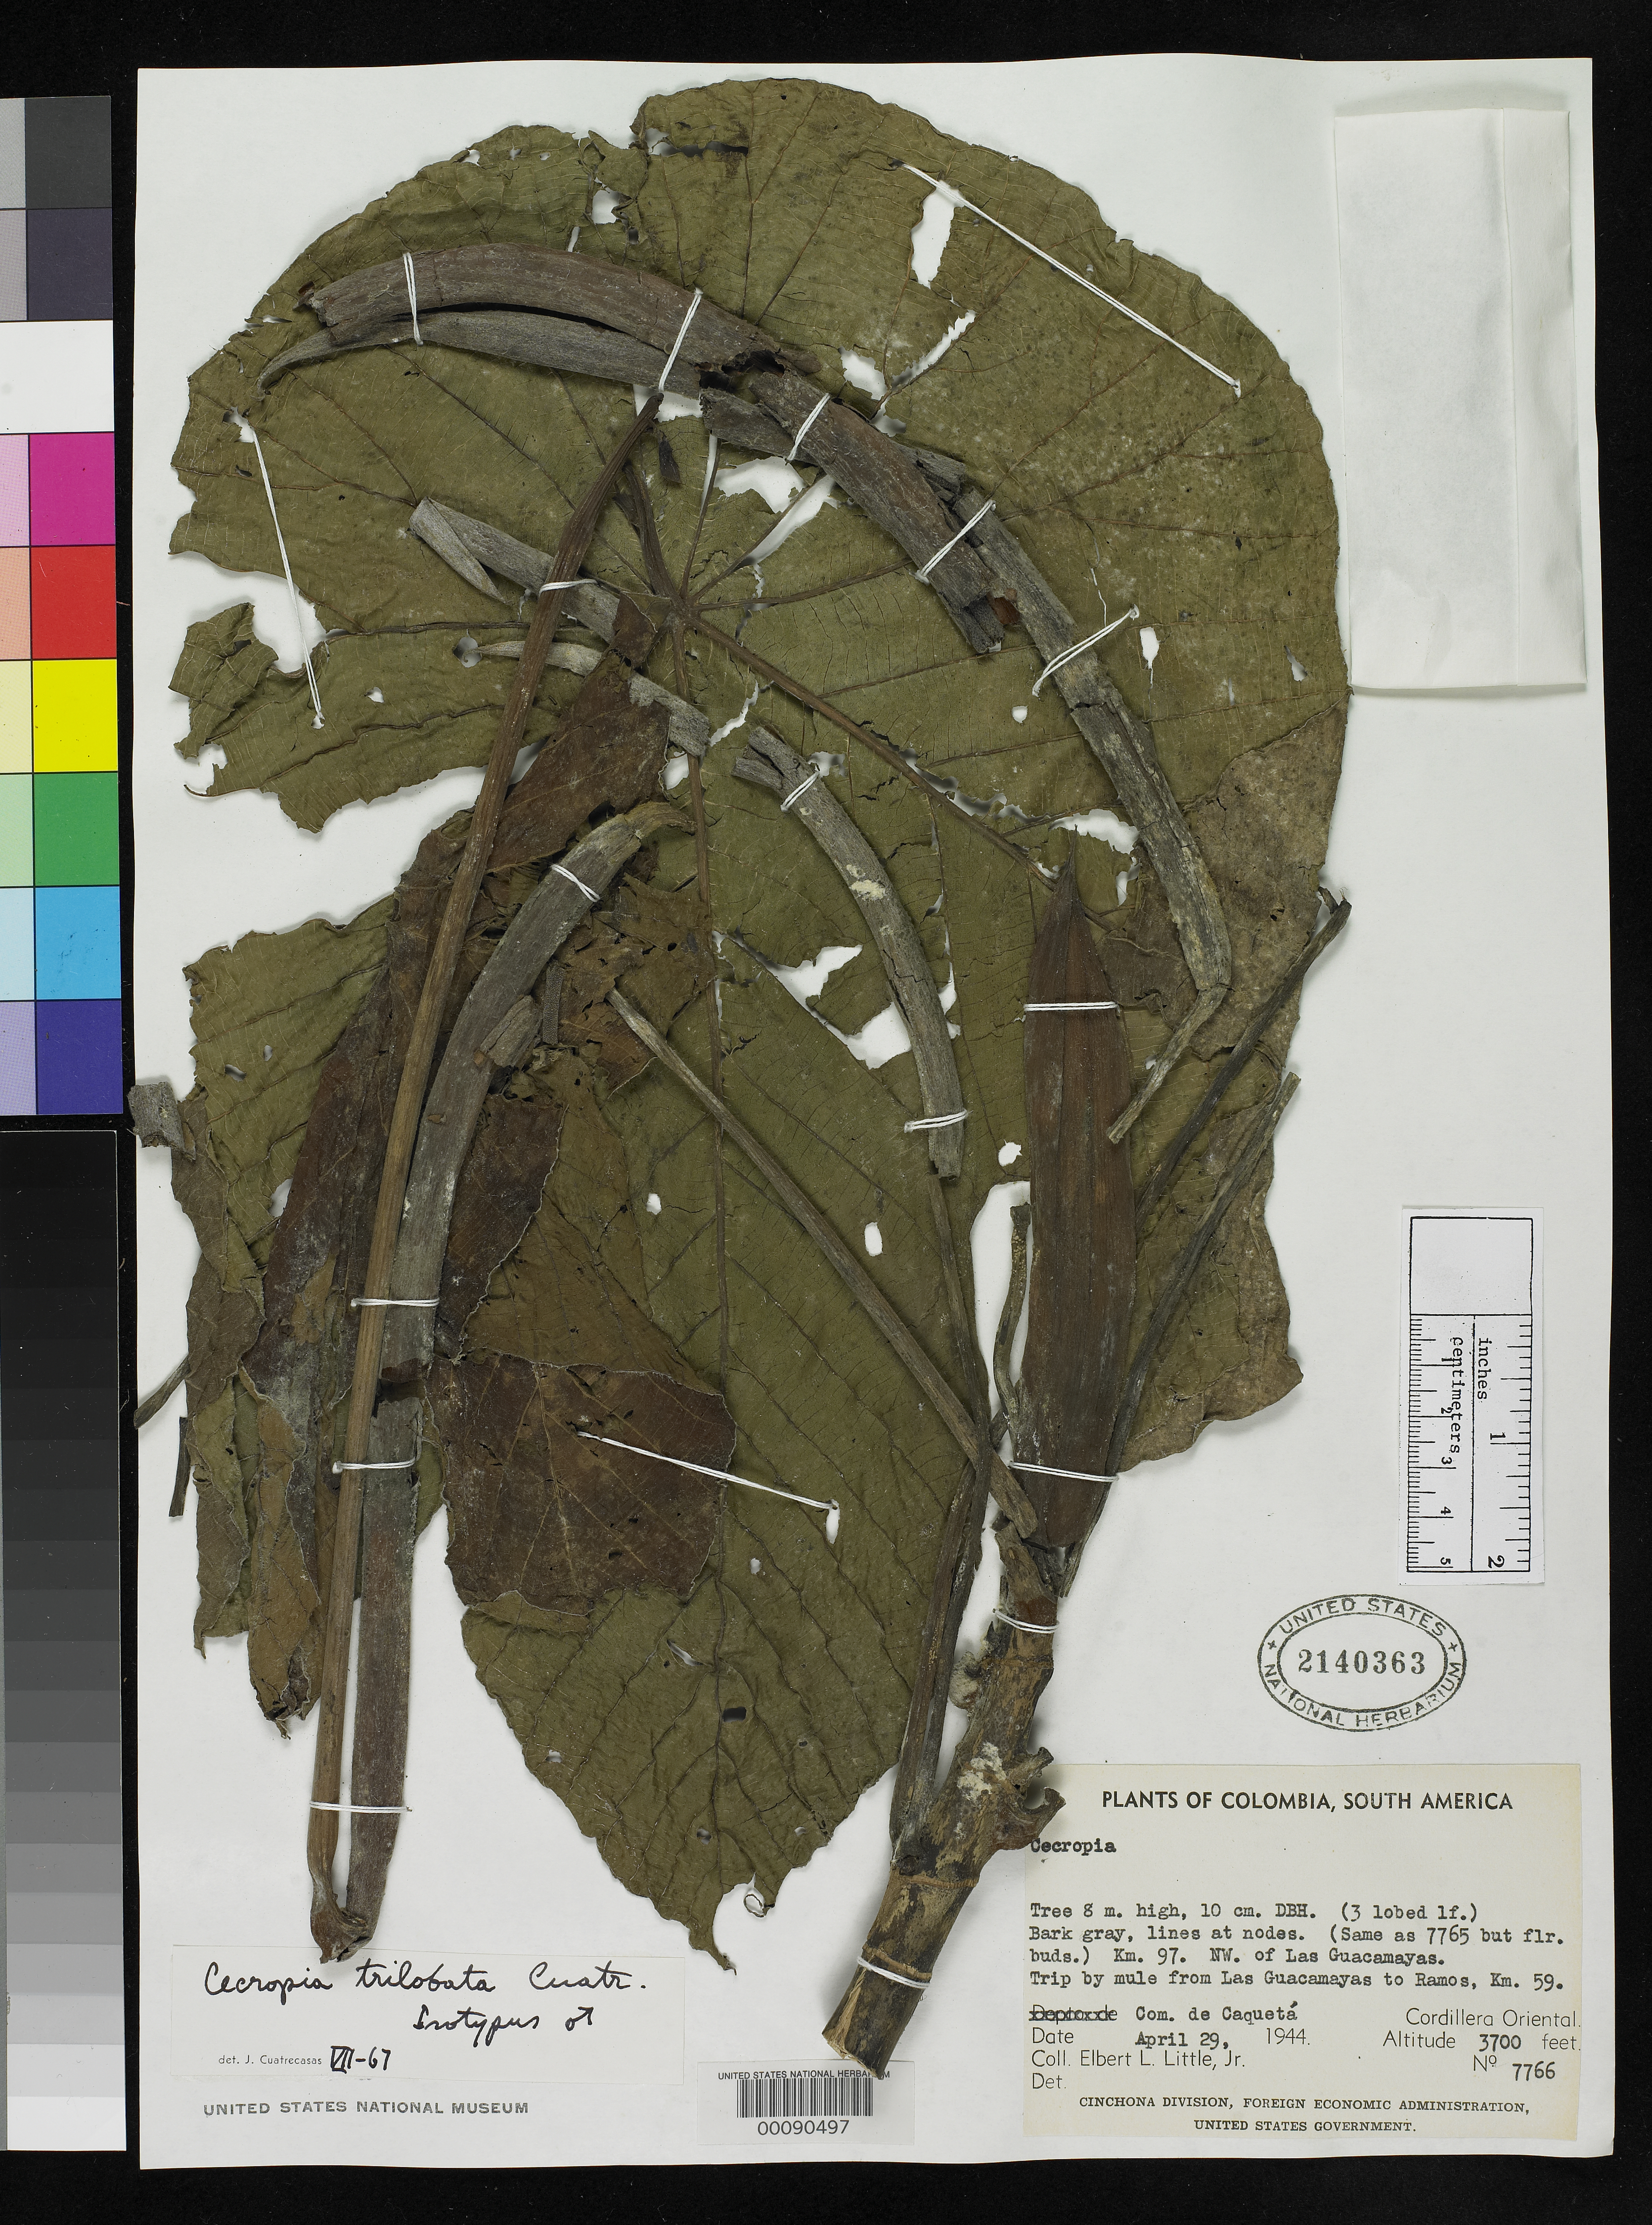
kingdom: Plantae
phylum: Tracheophyta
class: Magnoliopsida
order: Rosales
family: Urticaceae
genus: Cecropia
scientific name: Cecropia trilobata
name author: Cuatrec.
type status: Syntype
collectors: E. L. Little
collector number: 7766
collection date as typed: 26 Apr 1944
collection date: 1944-04-26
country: Colombia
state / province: Caquetá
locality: Las Guacamayas: Km 97. NW of Las Guacamayas; trip by mule from Las Guacamayas to Ramos, Km 59. Alt: 3700 ft.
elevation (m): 1128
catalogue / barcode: US 2140363